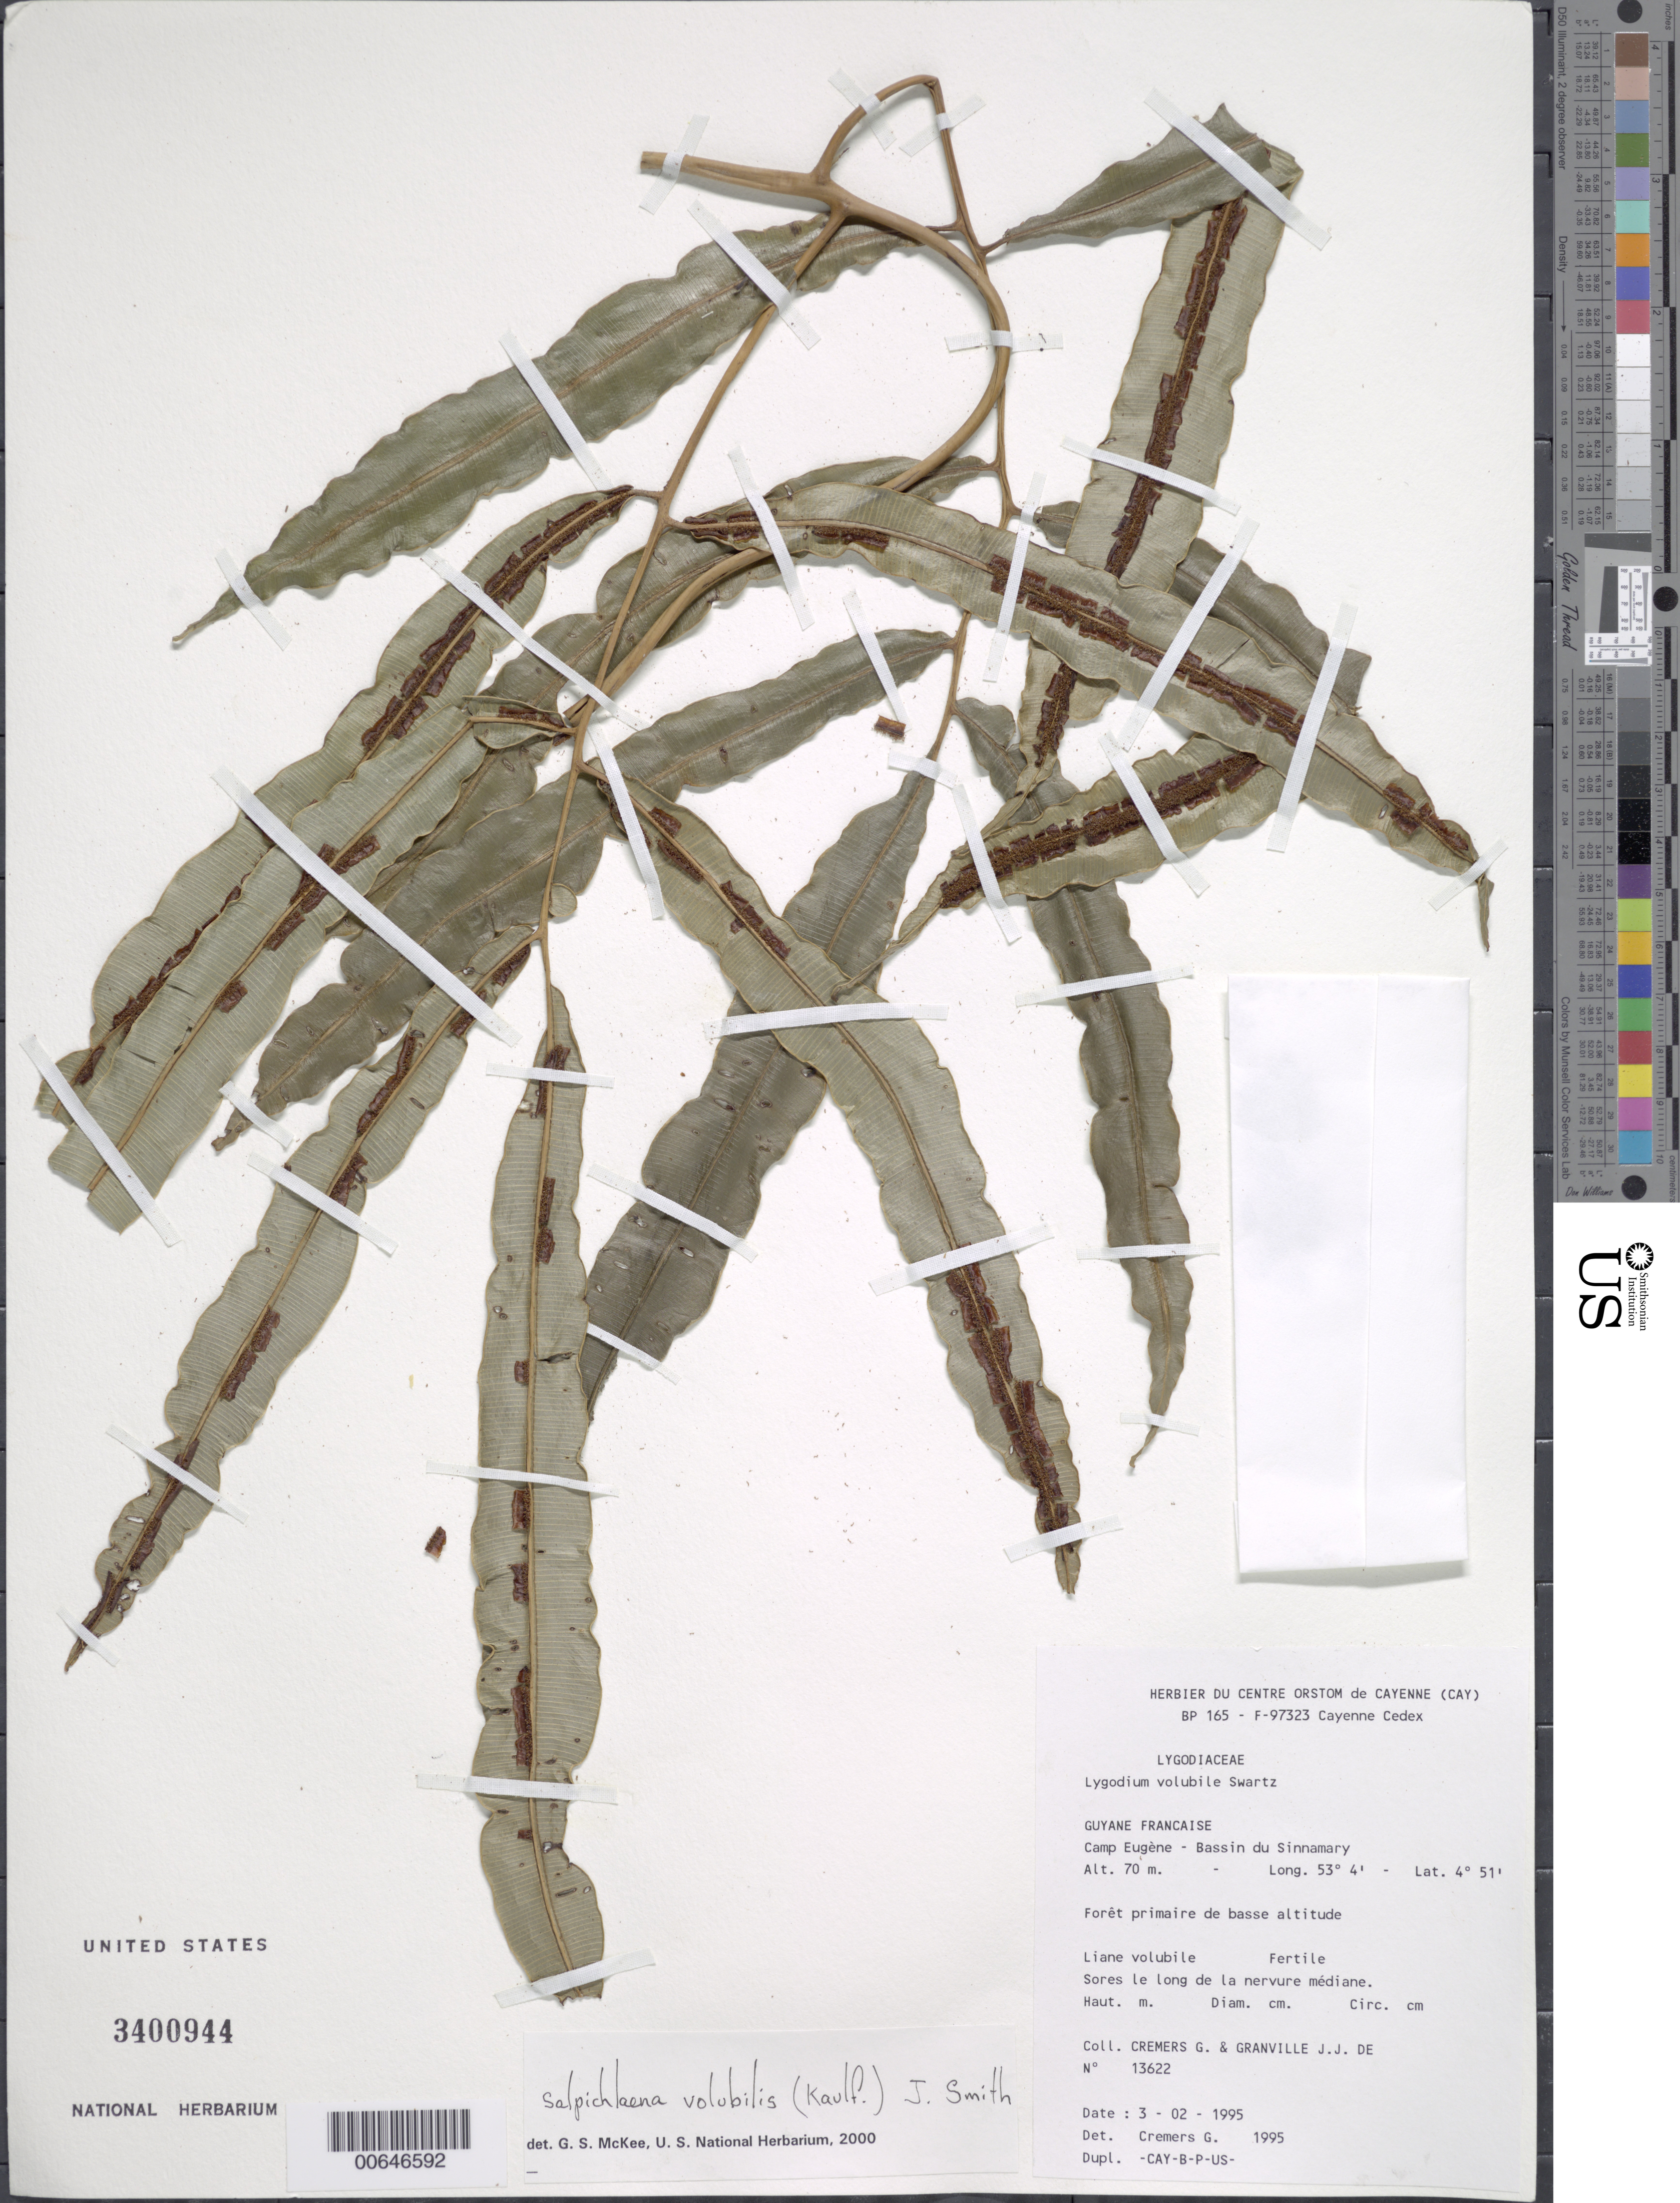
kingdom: Plantae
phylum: Tracheophyta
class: Polypodiopsida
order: Polypodiales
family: Blechnaceae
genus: Salpichlaena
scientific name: Salpichlaena volubilis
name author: (Kaulf.) J. Sm.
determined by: McKee, G. S., (US), NMNH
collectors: G. Cremers & J.-J. de Granville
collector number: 13622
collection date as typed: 3-Feb-95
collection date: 1995-02-03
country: French Guiana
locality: Camp Eugène, Bassin du Sinnamary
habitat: Low primary forest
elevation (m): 70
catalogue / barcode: US 3400944